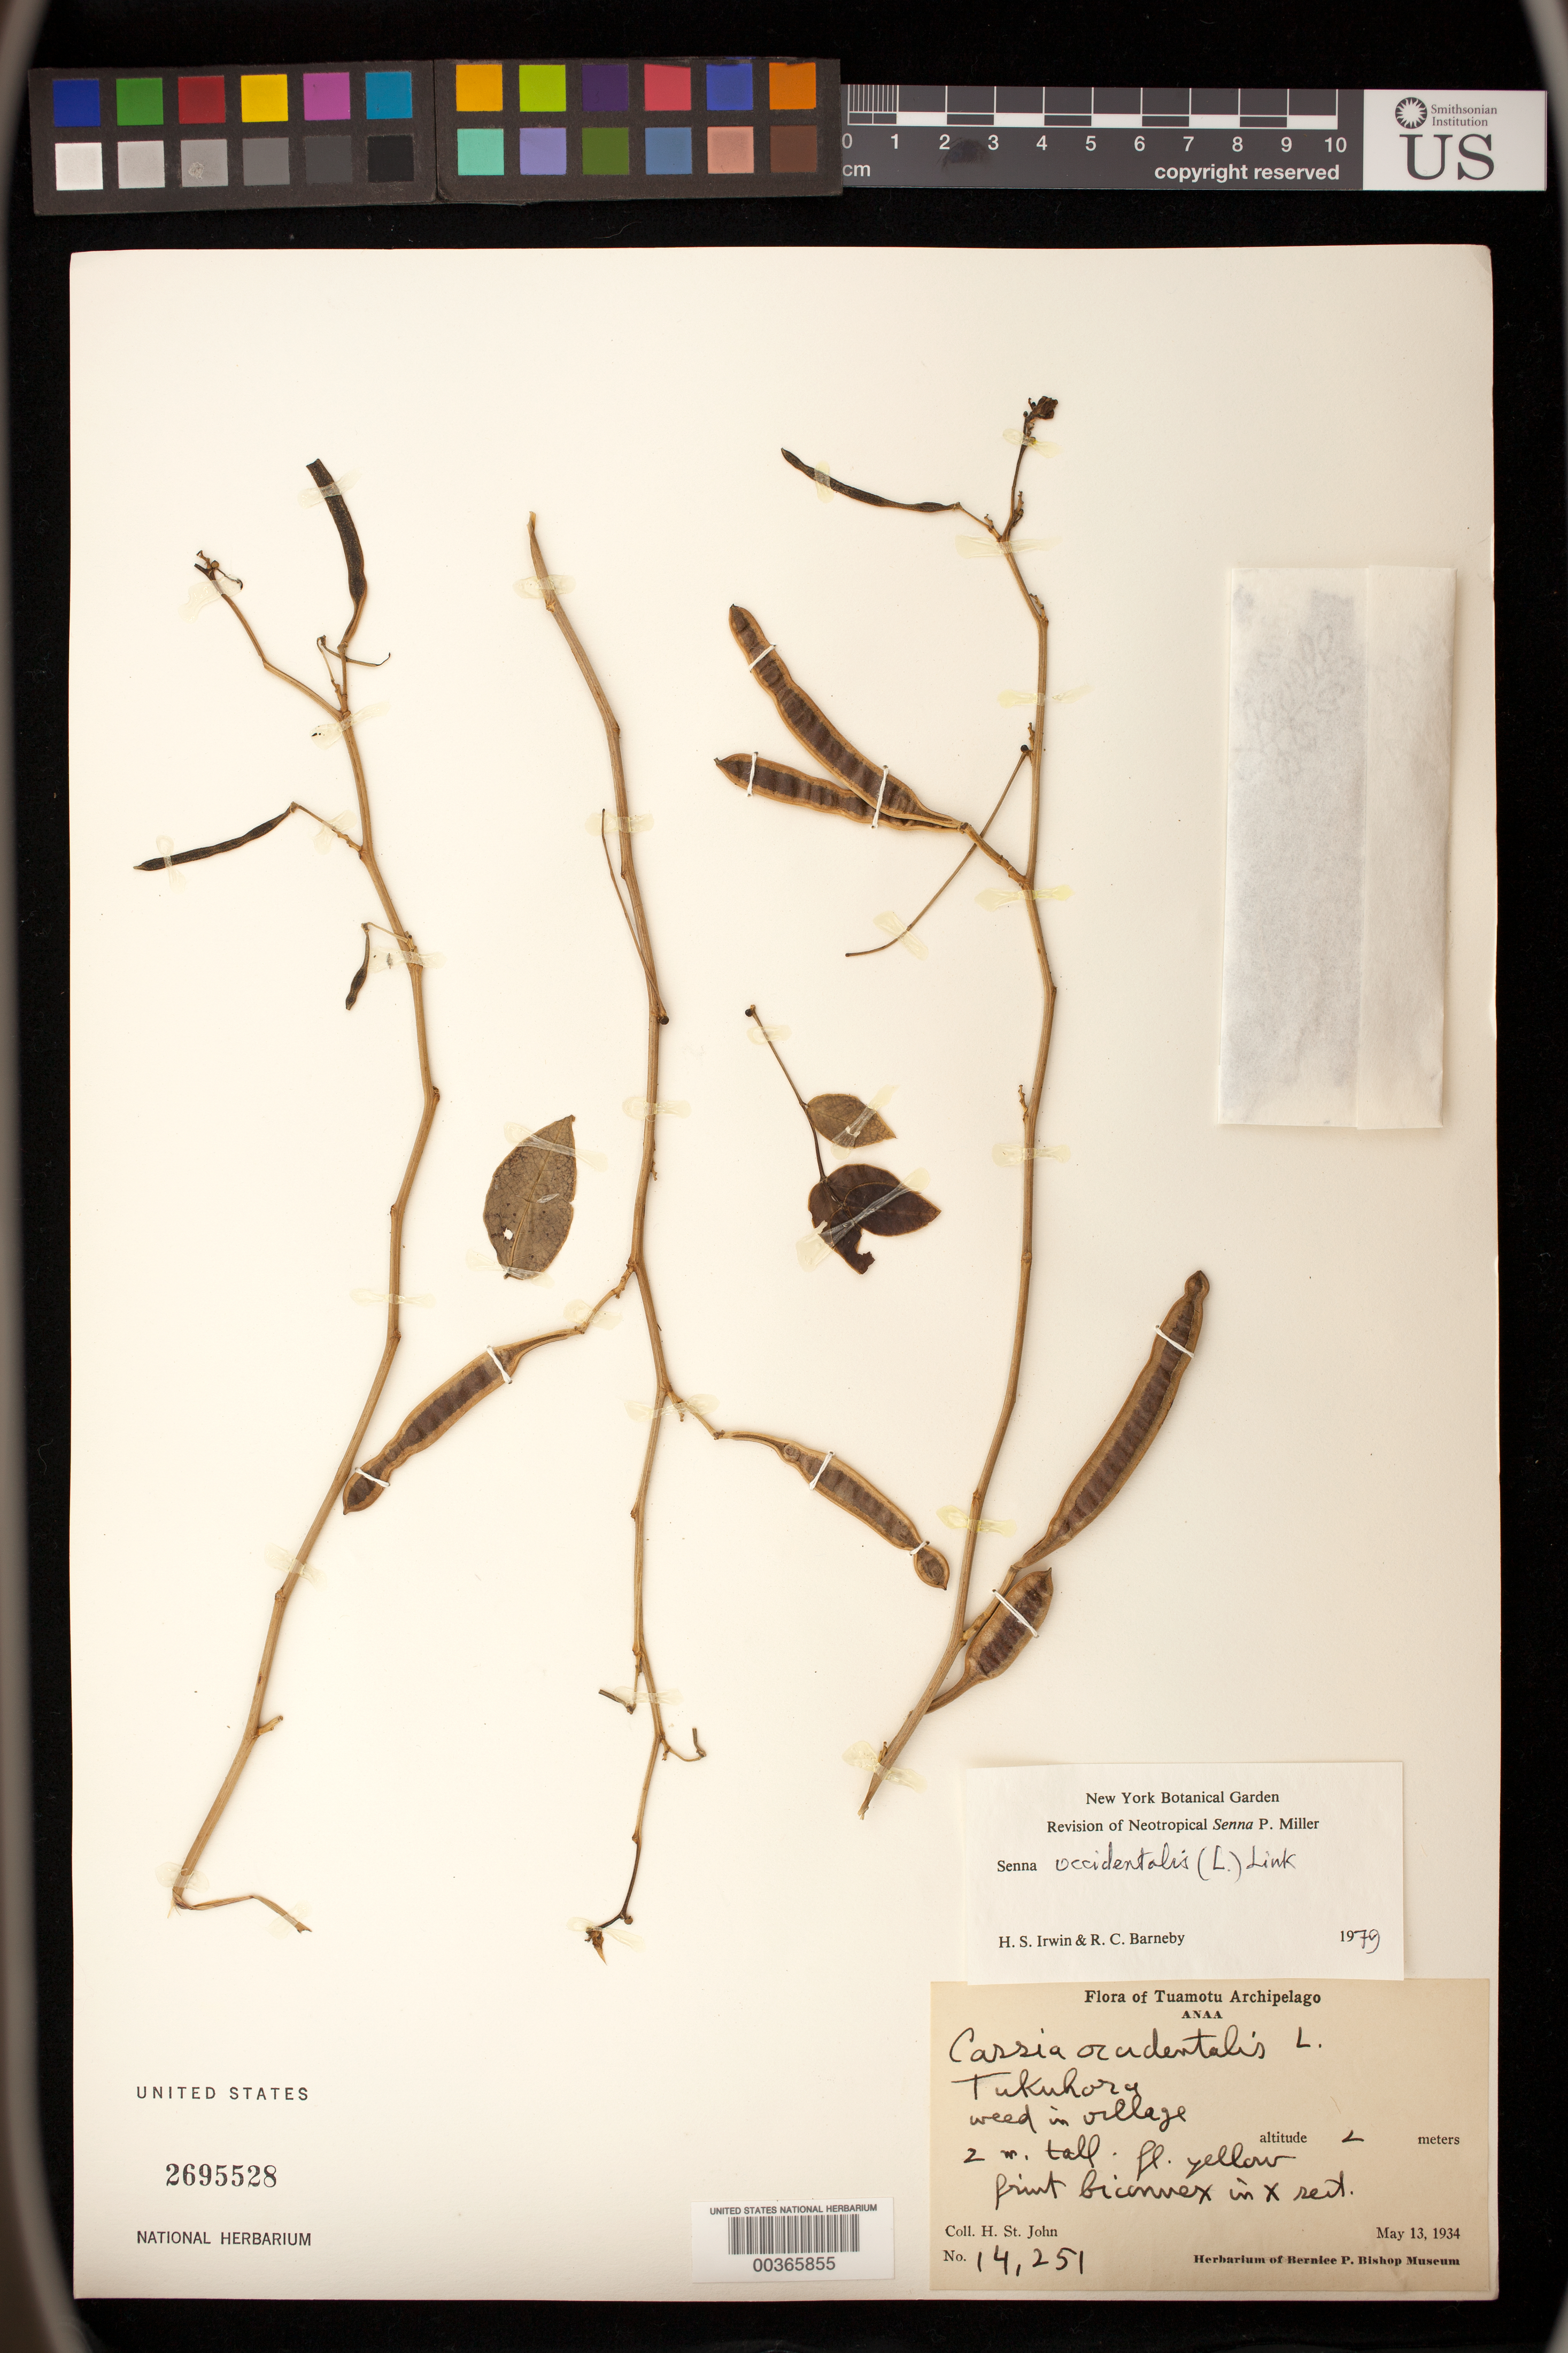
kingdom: Plantae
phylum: Tracheophyta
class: Magnoliopsida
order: Fabales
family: Fabaceae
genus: Senna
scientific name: Senna occidentalis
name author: (L.) Link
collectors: H. St. John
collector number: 14251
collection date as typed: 13 May 1934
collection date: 1934-05-13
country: French Polynesia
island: Takaroa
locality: In village [Tuamotu Archipelago]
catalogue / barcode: US 2695528